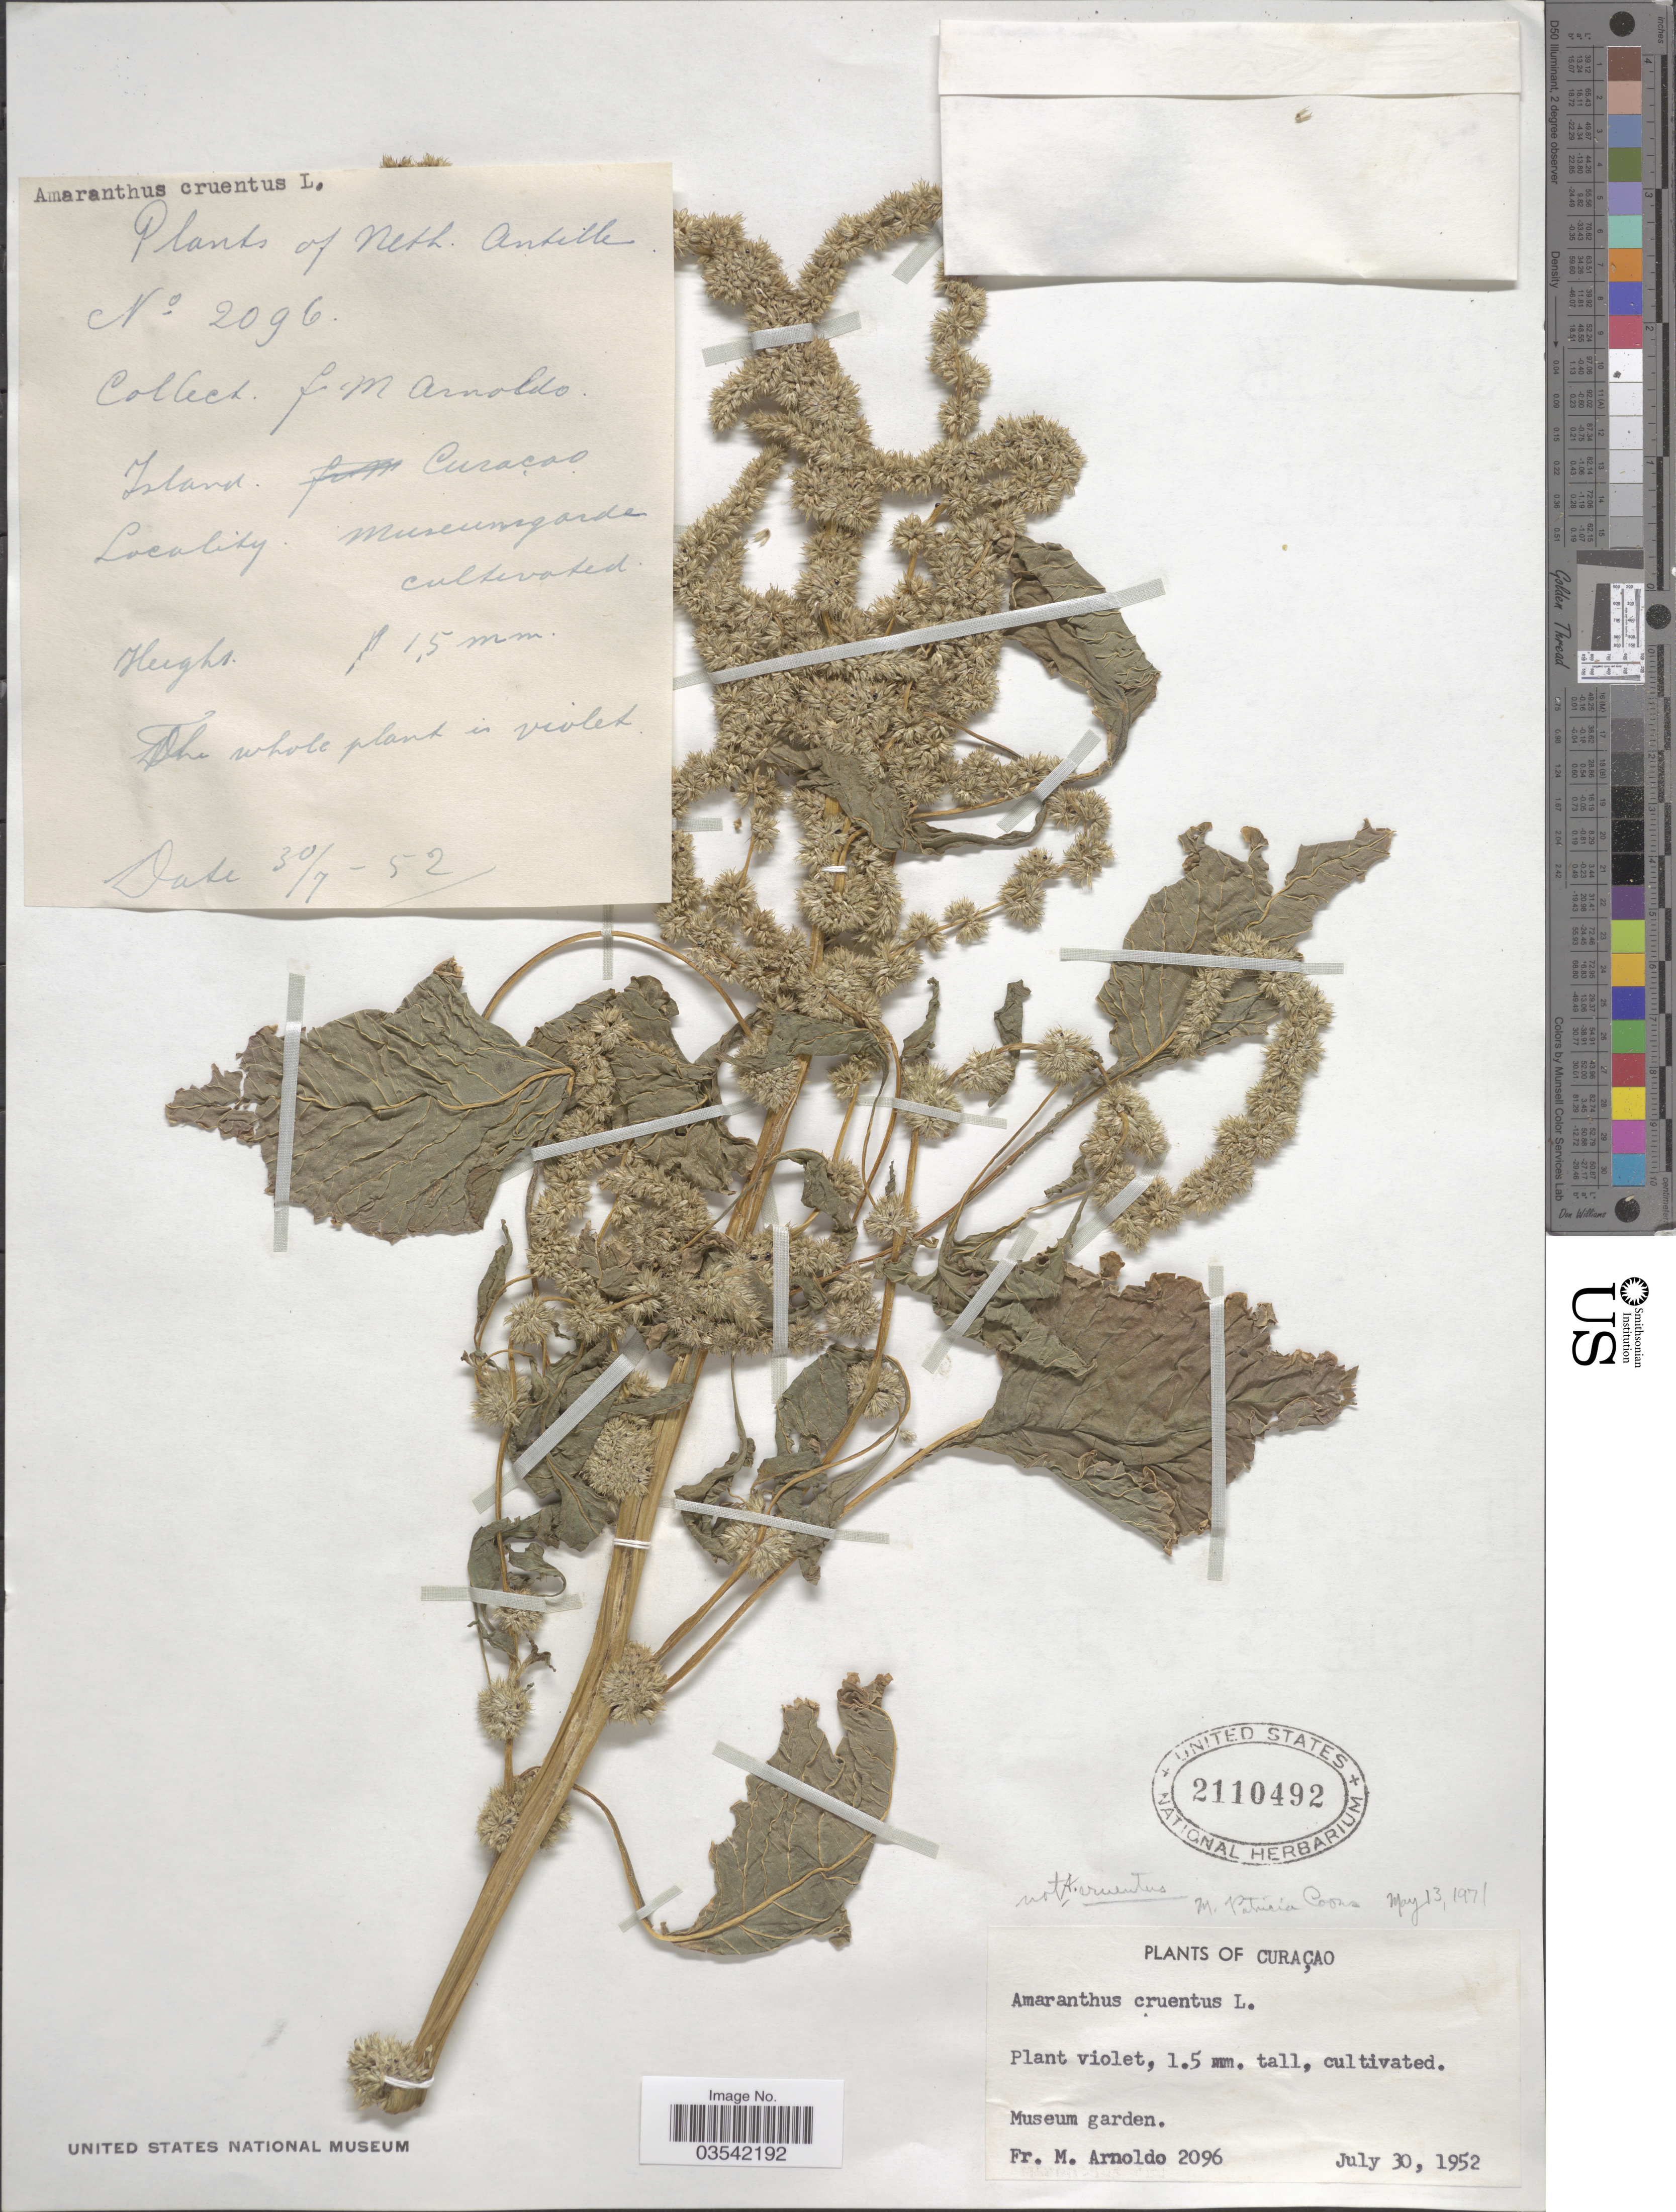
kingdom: Plantae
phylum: Tracheophyta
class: Magnoliopsida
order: Caryophyllales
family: Amaranthaceae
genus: Amaranthus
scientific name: Amaranthus sp.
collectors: N. Arnoldo-Broeders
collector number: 2096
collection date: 1952-07-30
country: Curaçao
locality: Neth. Antilles. Museum garden.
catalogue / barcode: US 2110492